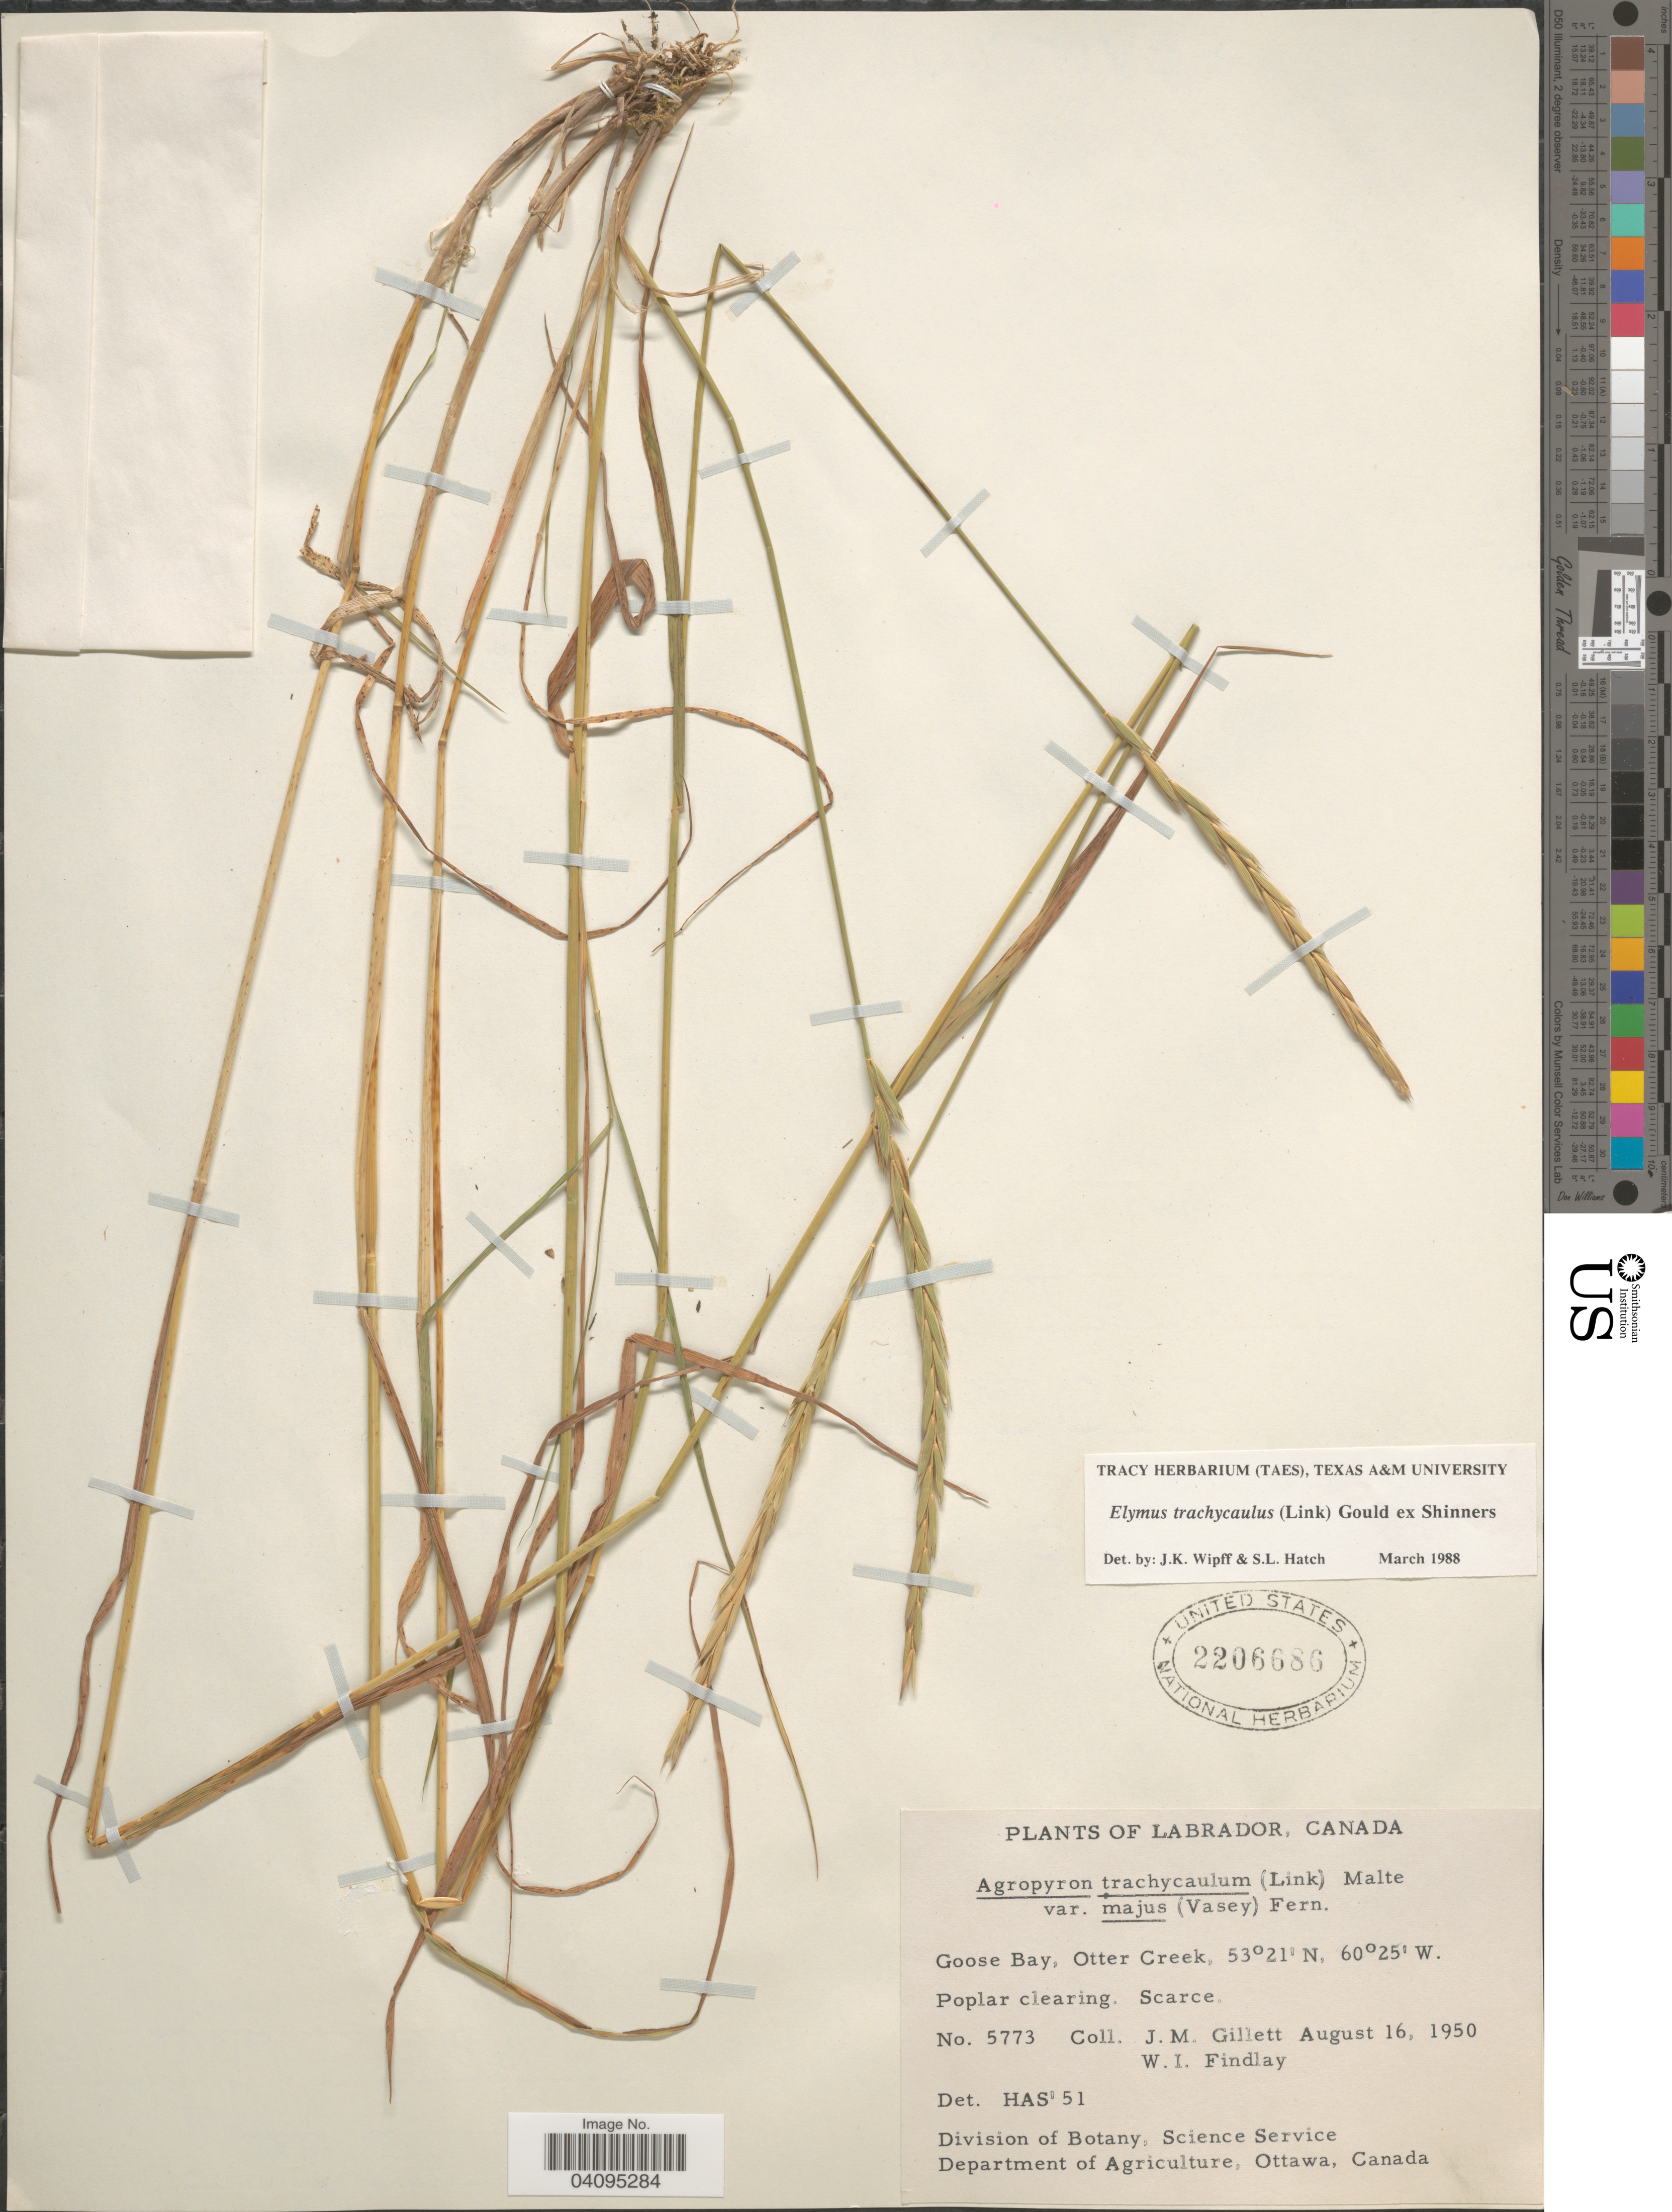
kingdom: Plantae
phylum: Tracheophyta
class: Liliopsida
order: Poales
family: Poaceae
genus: Elymus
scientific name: Elymus trachycaulus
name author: (Link) Gould ex Shinners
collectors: J. M. Gillett & W. Findlay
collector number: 5773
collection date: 1950-08-16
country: Canada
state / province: Newfoundland and Labrador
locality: Labrador. Goose Bay, Otter Creek.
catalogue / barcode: US 2206686